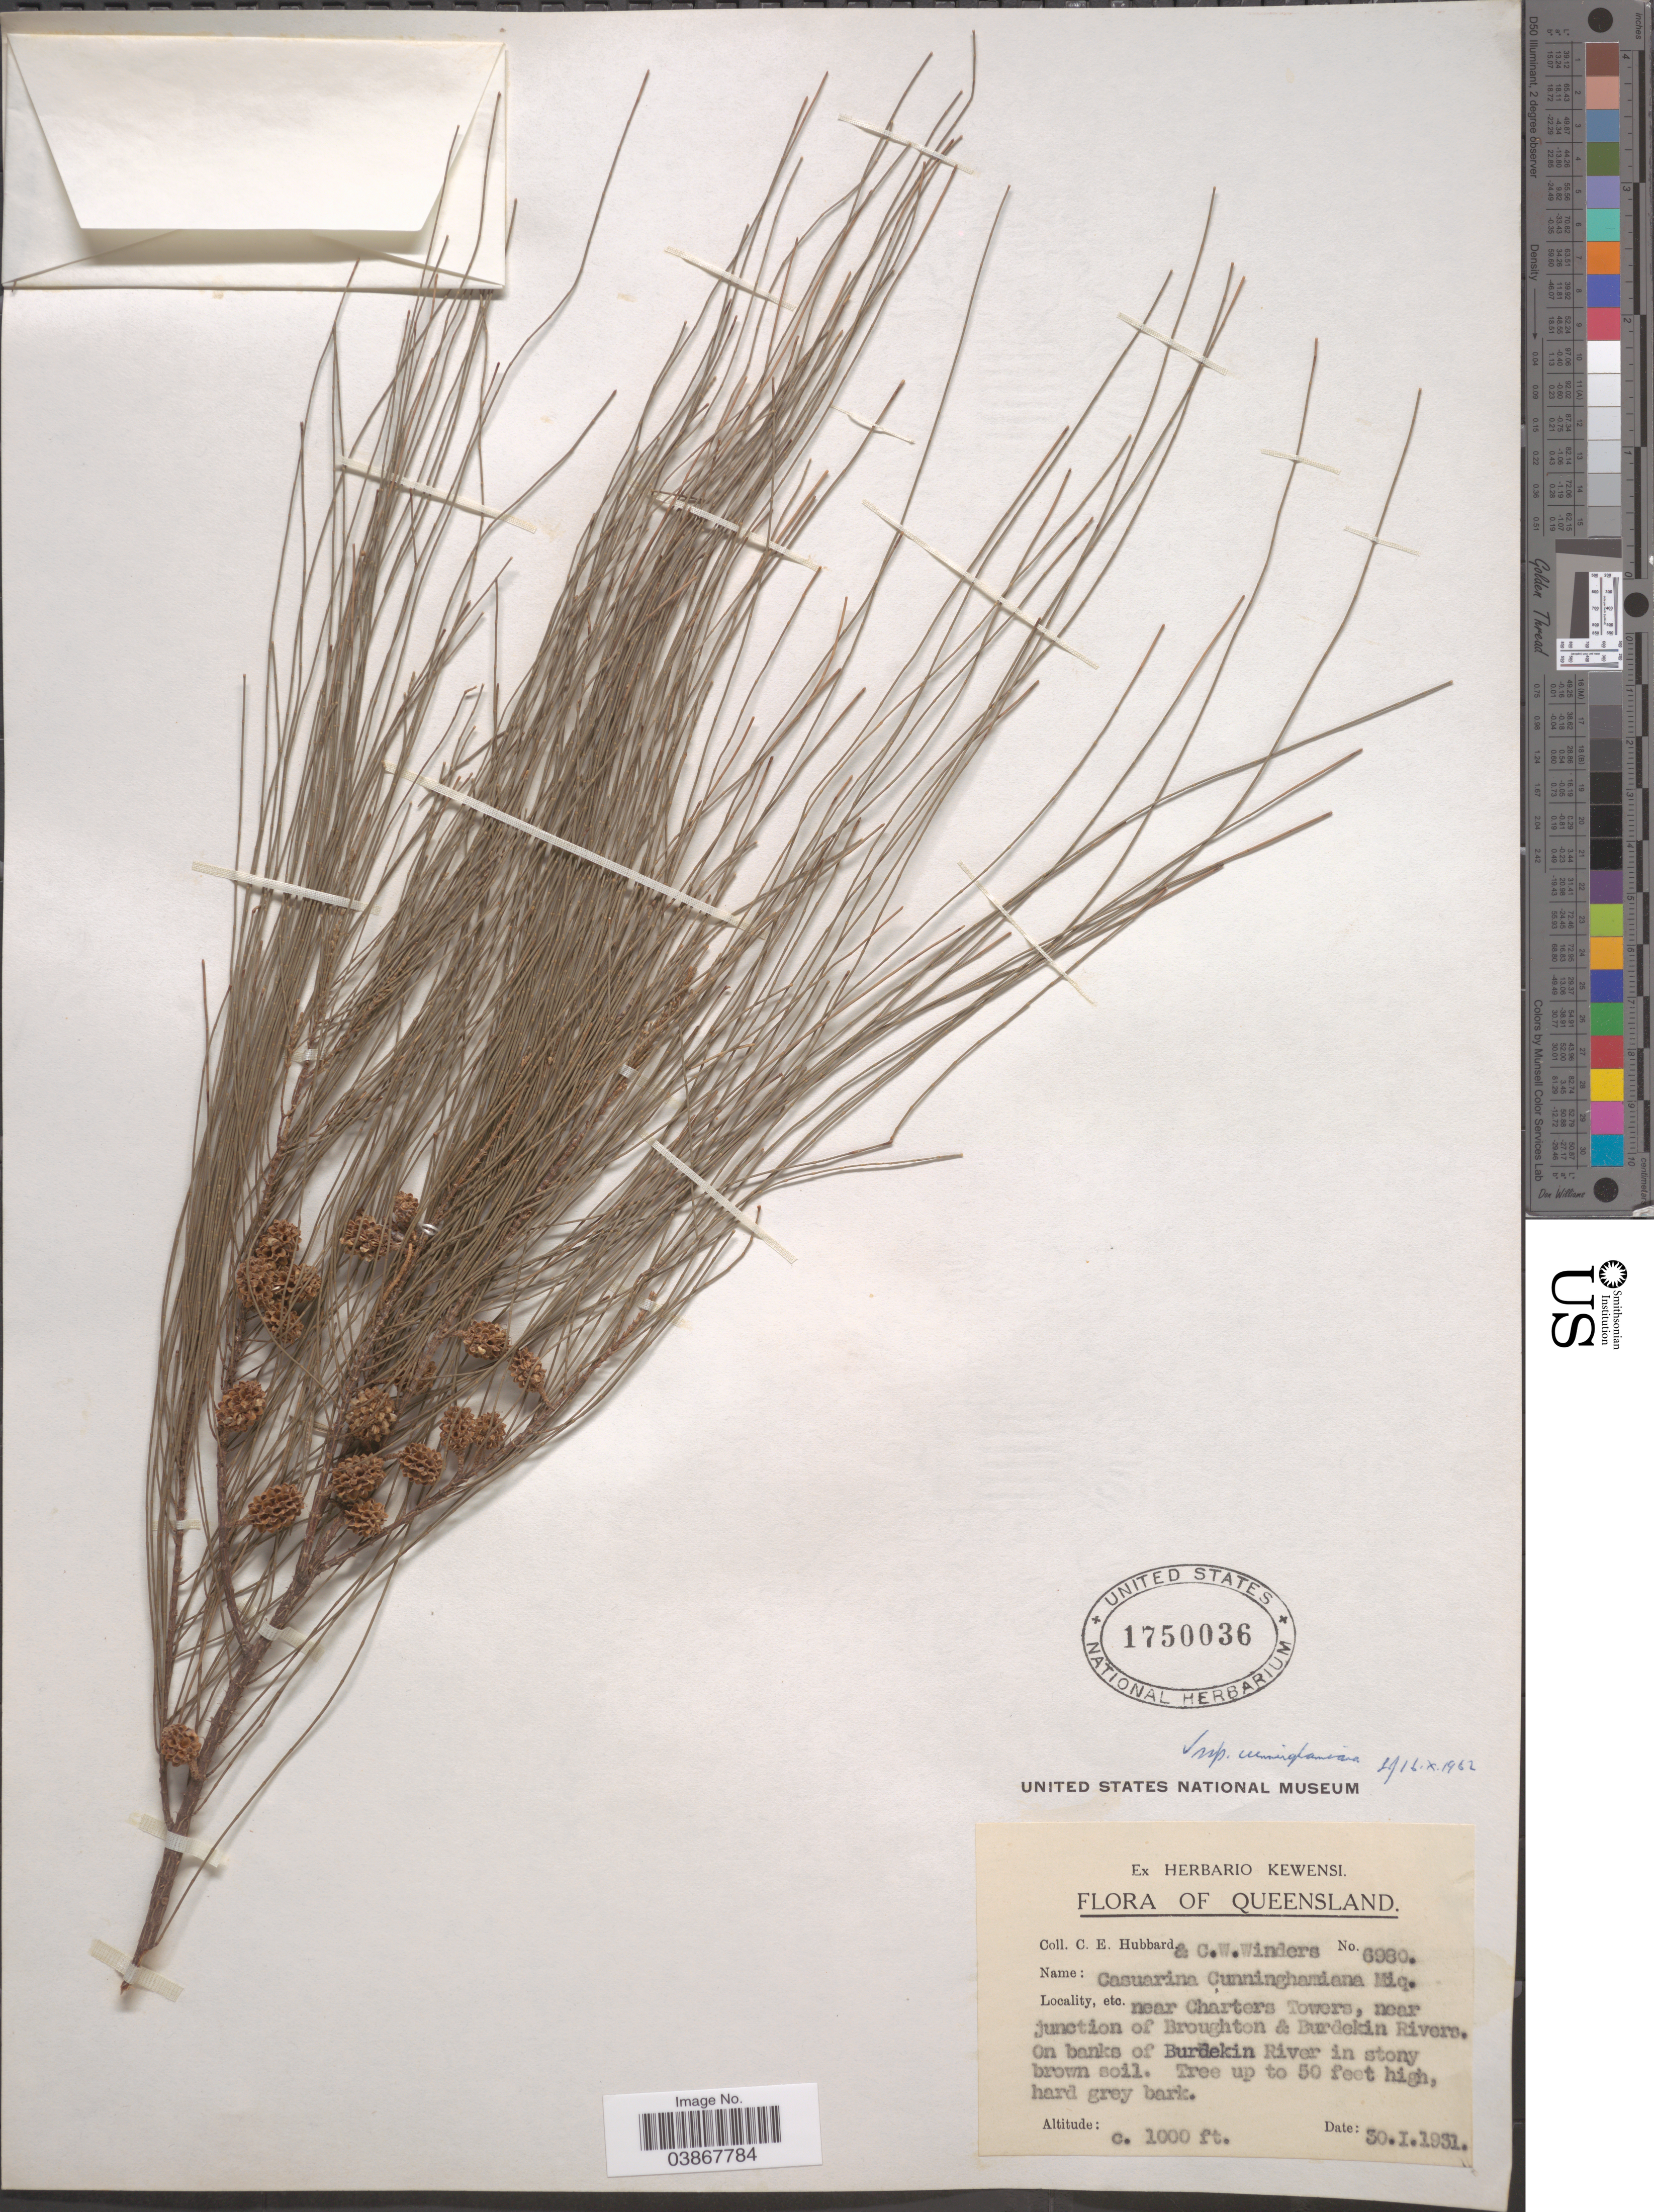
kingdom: Plantae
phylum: Tracheophyta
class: Magnoliopsida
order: Fagales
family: Casuarinaceae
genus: Casuarina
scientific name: Casuarina cunninghamiana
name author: Miq.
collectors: C. E. Hubbard & C. Winders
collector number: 6980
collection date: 1931-01-30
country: Australia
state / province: Queensland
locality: Near Charters Towers, near junction of Broughton & Burdekin Rivers. On banks of Burdekin River in stony brown soil.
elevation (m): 305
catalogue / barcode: US 1750036